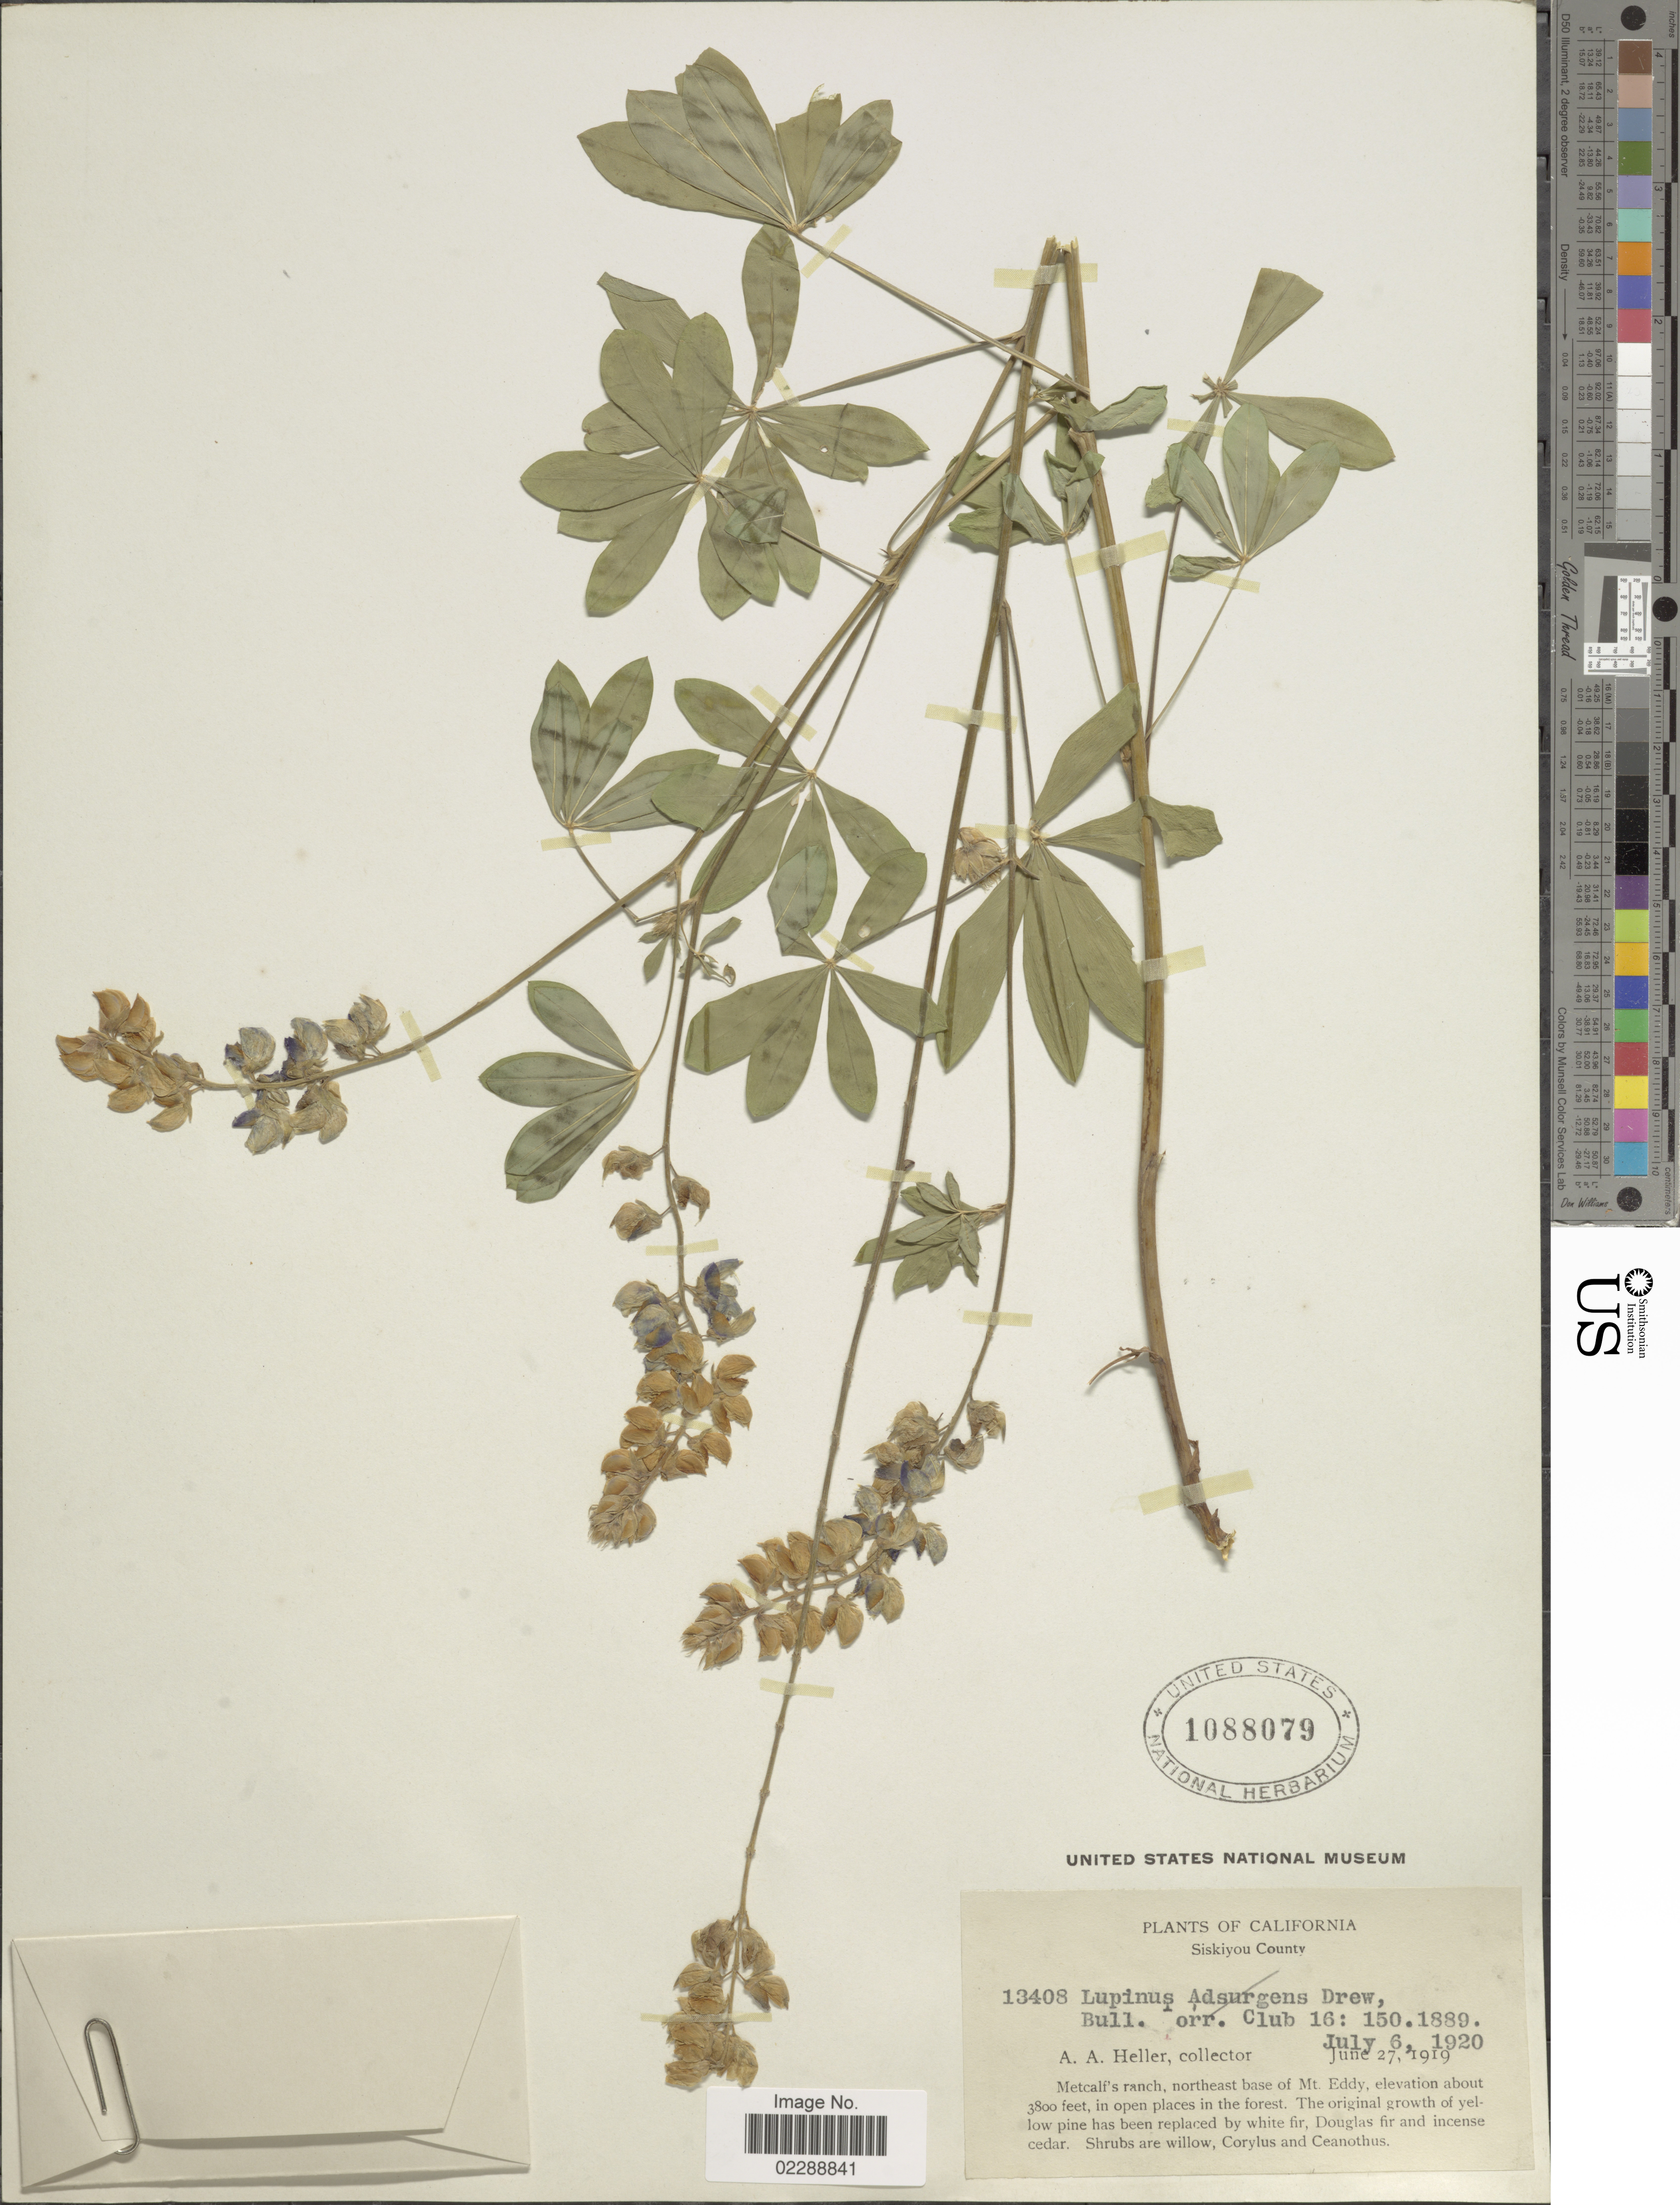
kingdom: Plantae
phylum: Tracheophyta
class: Magnoliopsida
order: Fabales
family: Fabaceae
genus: Lupinus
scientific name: Lupinus sp.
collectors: A. A. Heller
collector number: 13408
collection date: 1919-06-27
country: United States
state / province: California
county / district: Siskiyou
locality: Siskiyou County, Metcalf's ranch, northeast base of Mt. Eddy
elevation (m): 1158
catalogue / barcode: US 1088079